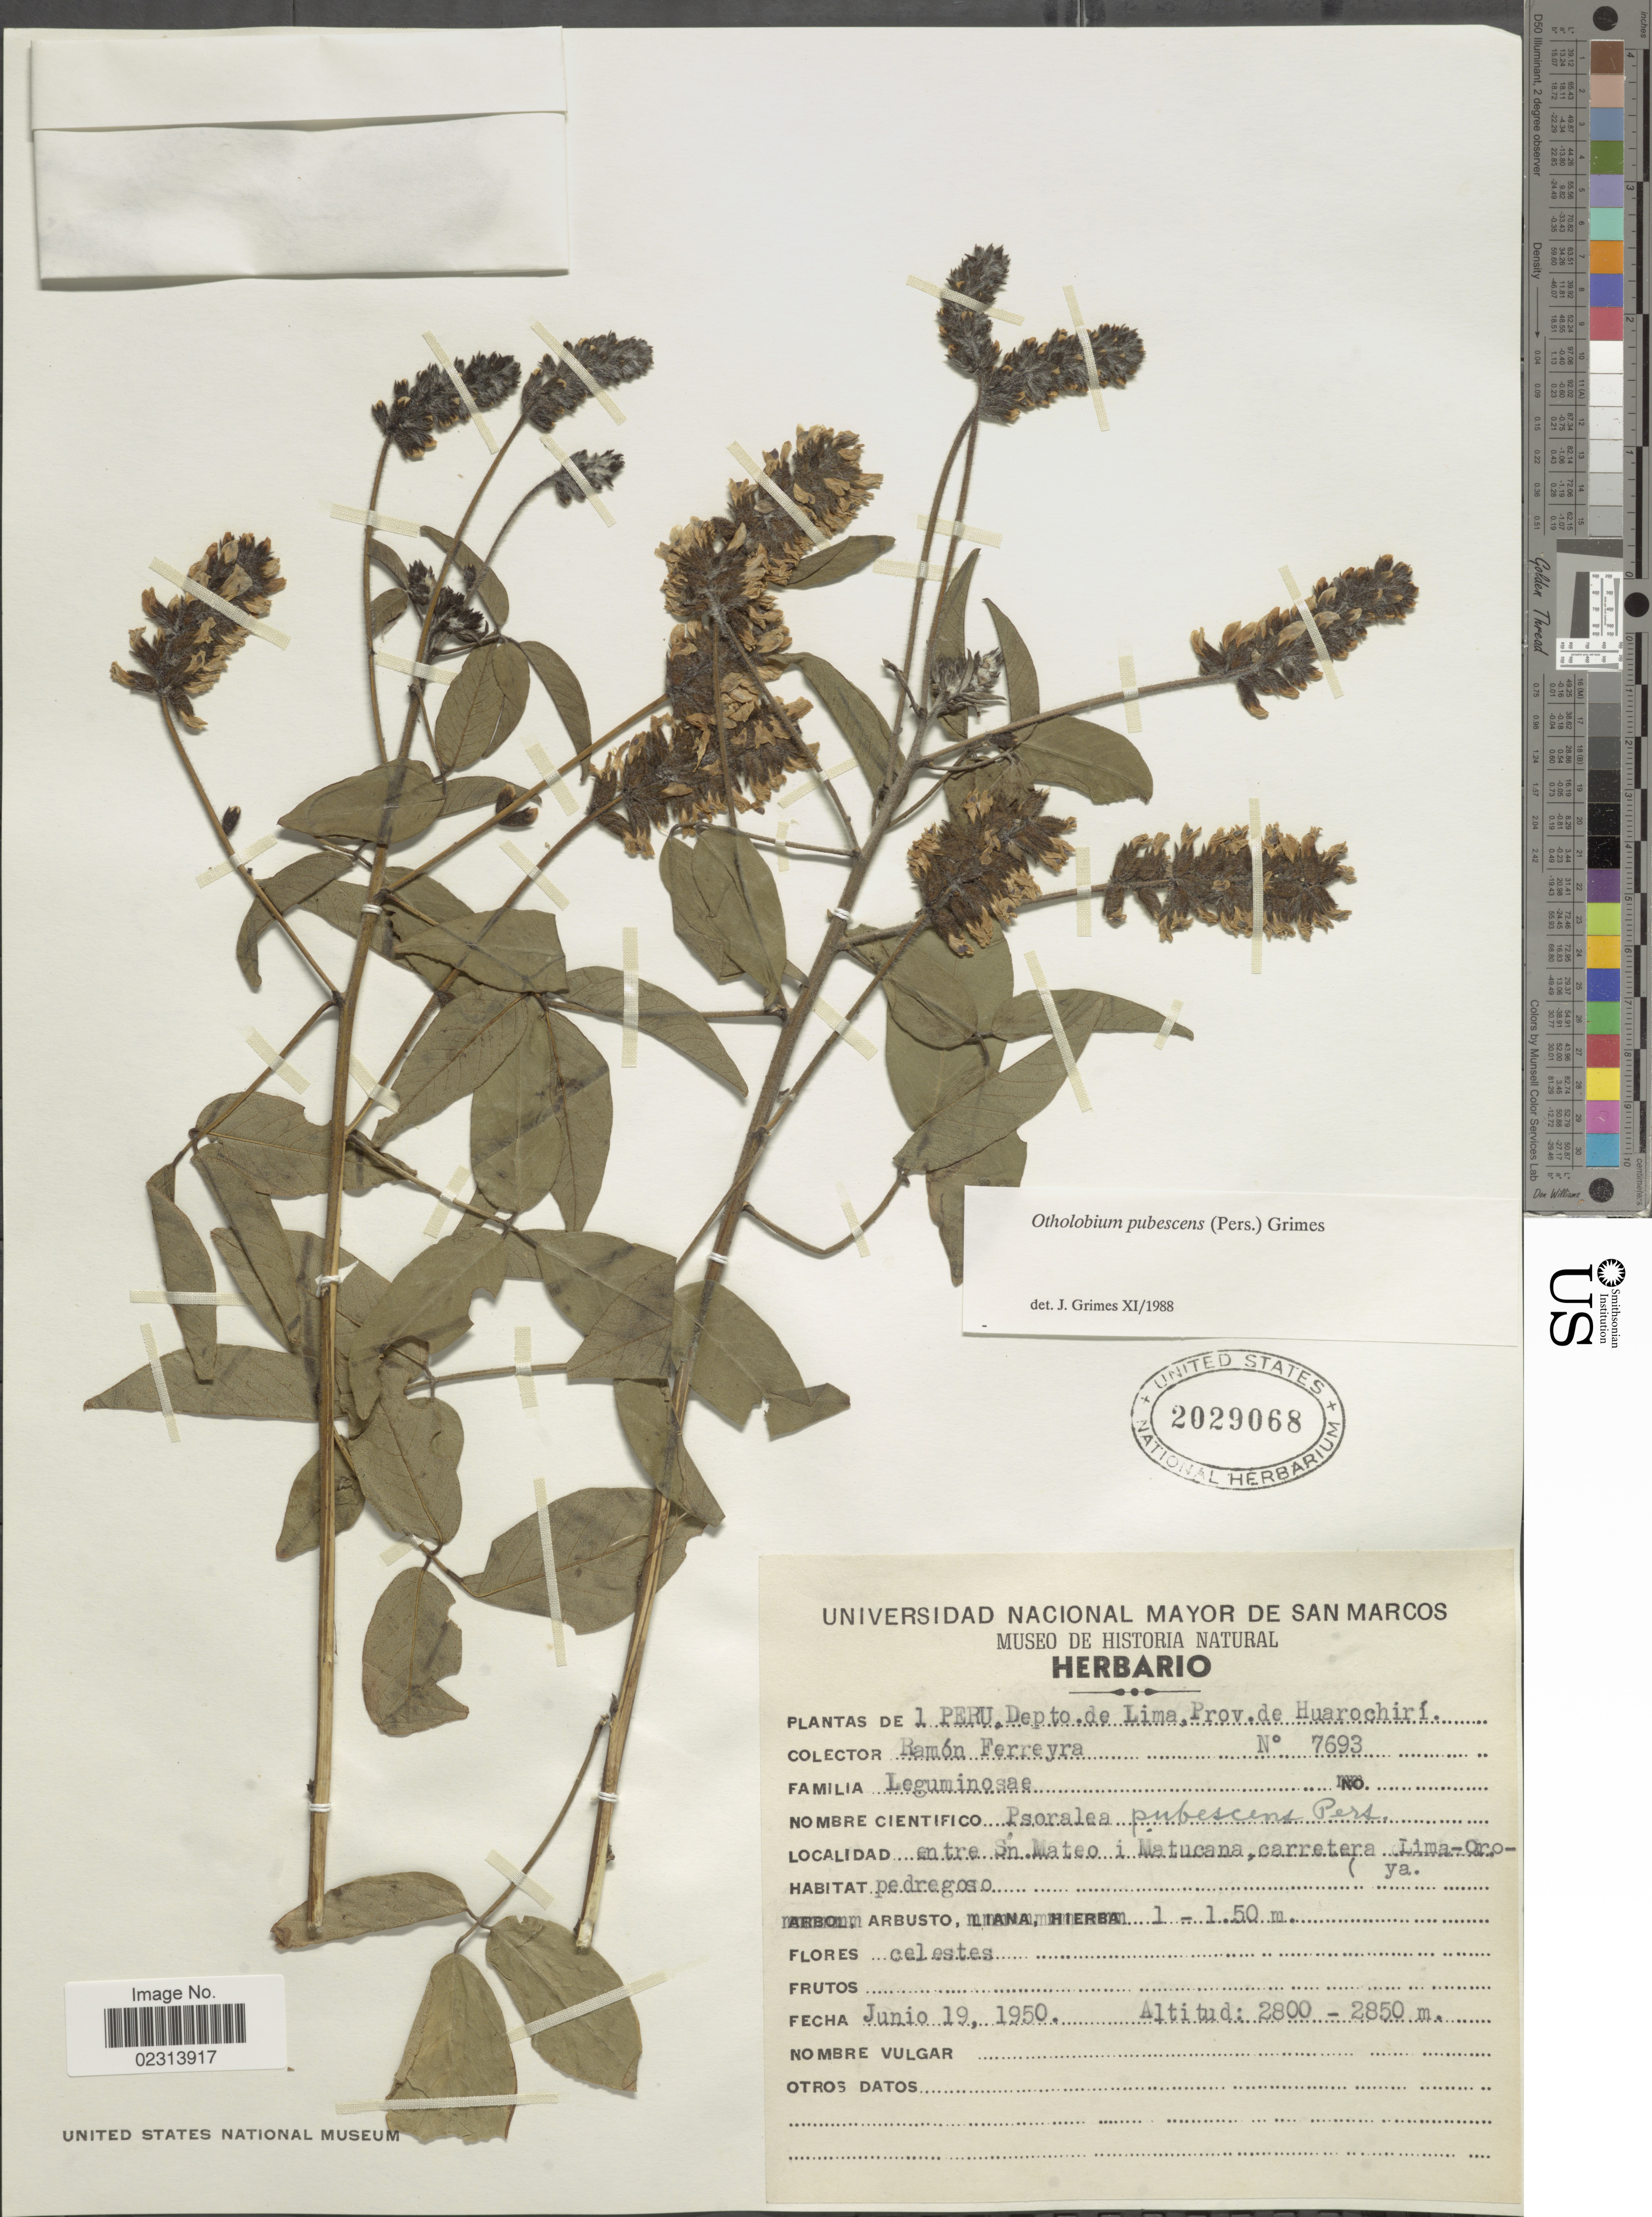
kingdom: Plantae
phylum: Tracheophyta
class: Magnoliopsida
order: Fabales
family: Fabaceae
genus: Otholobium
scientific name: Otholobium pubescens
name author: (Poir.) J.W. Grimes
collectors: R. A. Ferreyra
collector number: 7693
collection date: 1950-06-19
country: Peru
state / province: Lima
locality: Peru, Depto. de Lima, Prov. de Huarochiri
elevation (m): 2800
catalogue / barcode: US 2029068